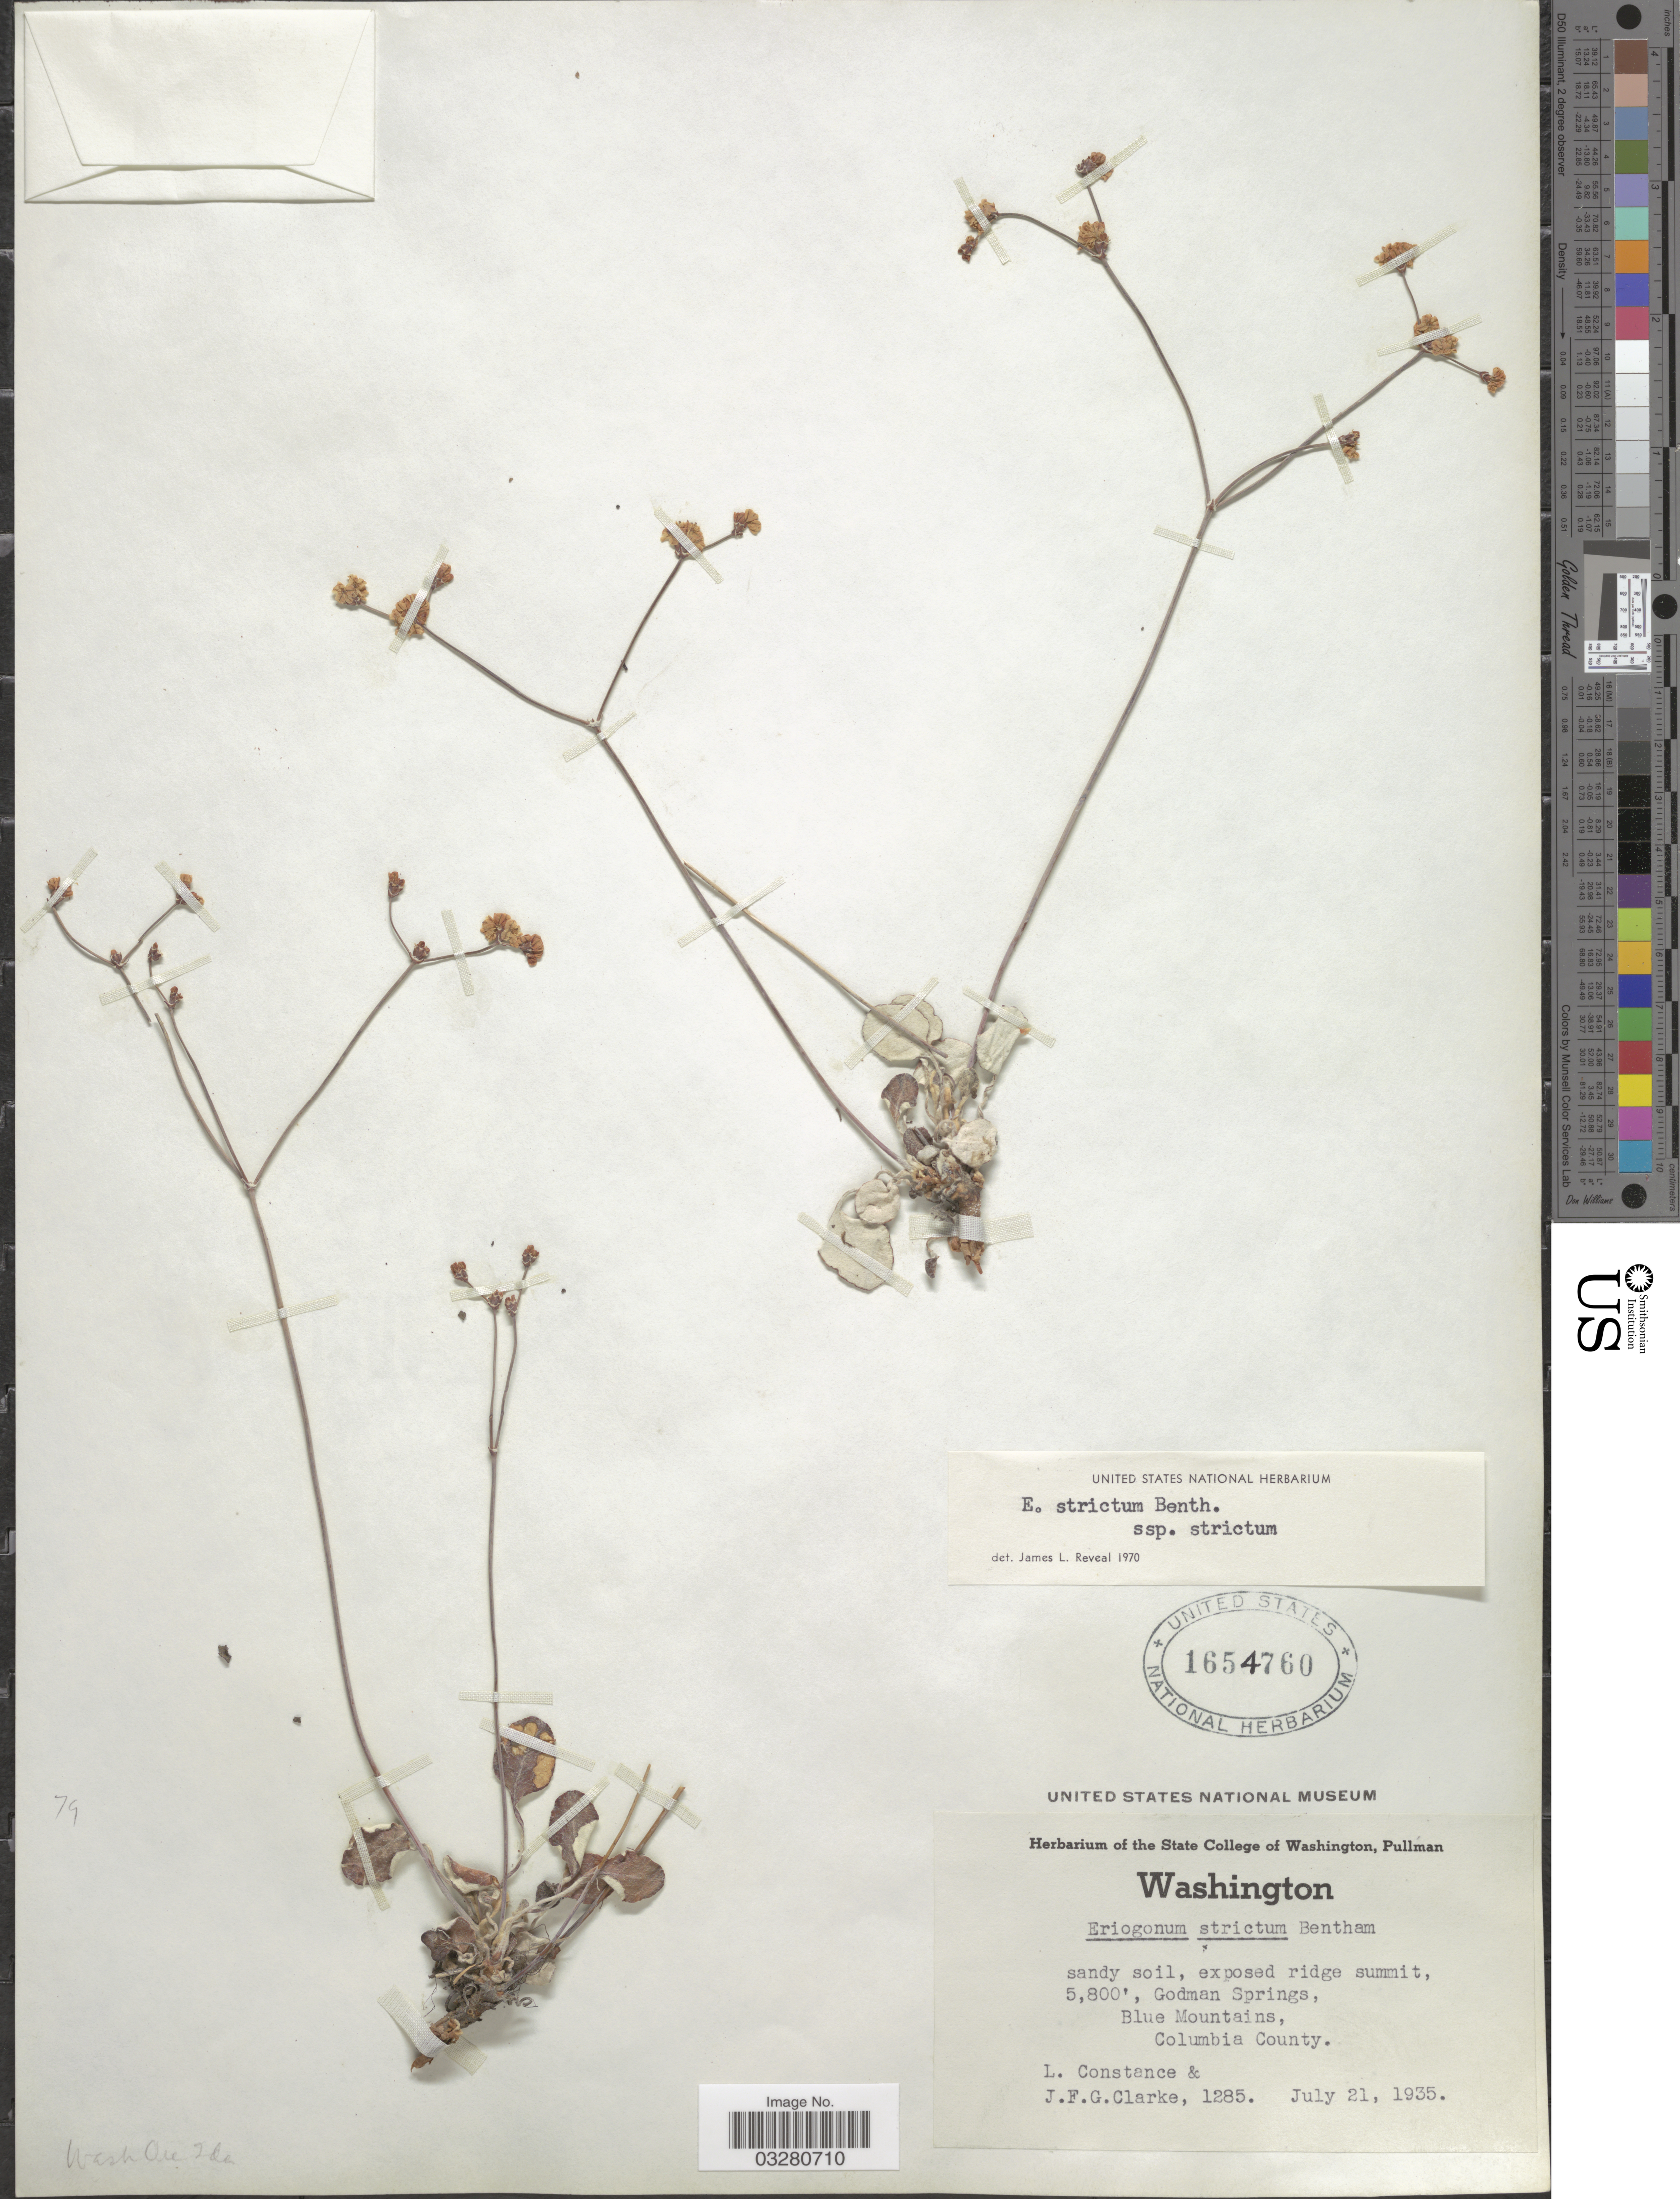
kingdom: Plantae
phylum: Tracheophyta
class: Magnoliopsida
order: Caryophyllales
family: Polygonaceae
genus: Eriogonum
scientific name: Eriogonum strictum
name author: Benth.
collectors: L. Constance & J. F. Clarke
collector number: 1285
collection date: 1935-07-21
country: United States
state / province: Washington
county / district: Columbia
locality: Exposed ridge summit, Godman Springs, Blue Mountains, Columbia County.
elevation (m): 1768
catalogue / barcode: US 1654760